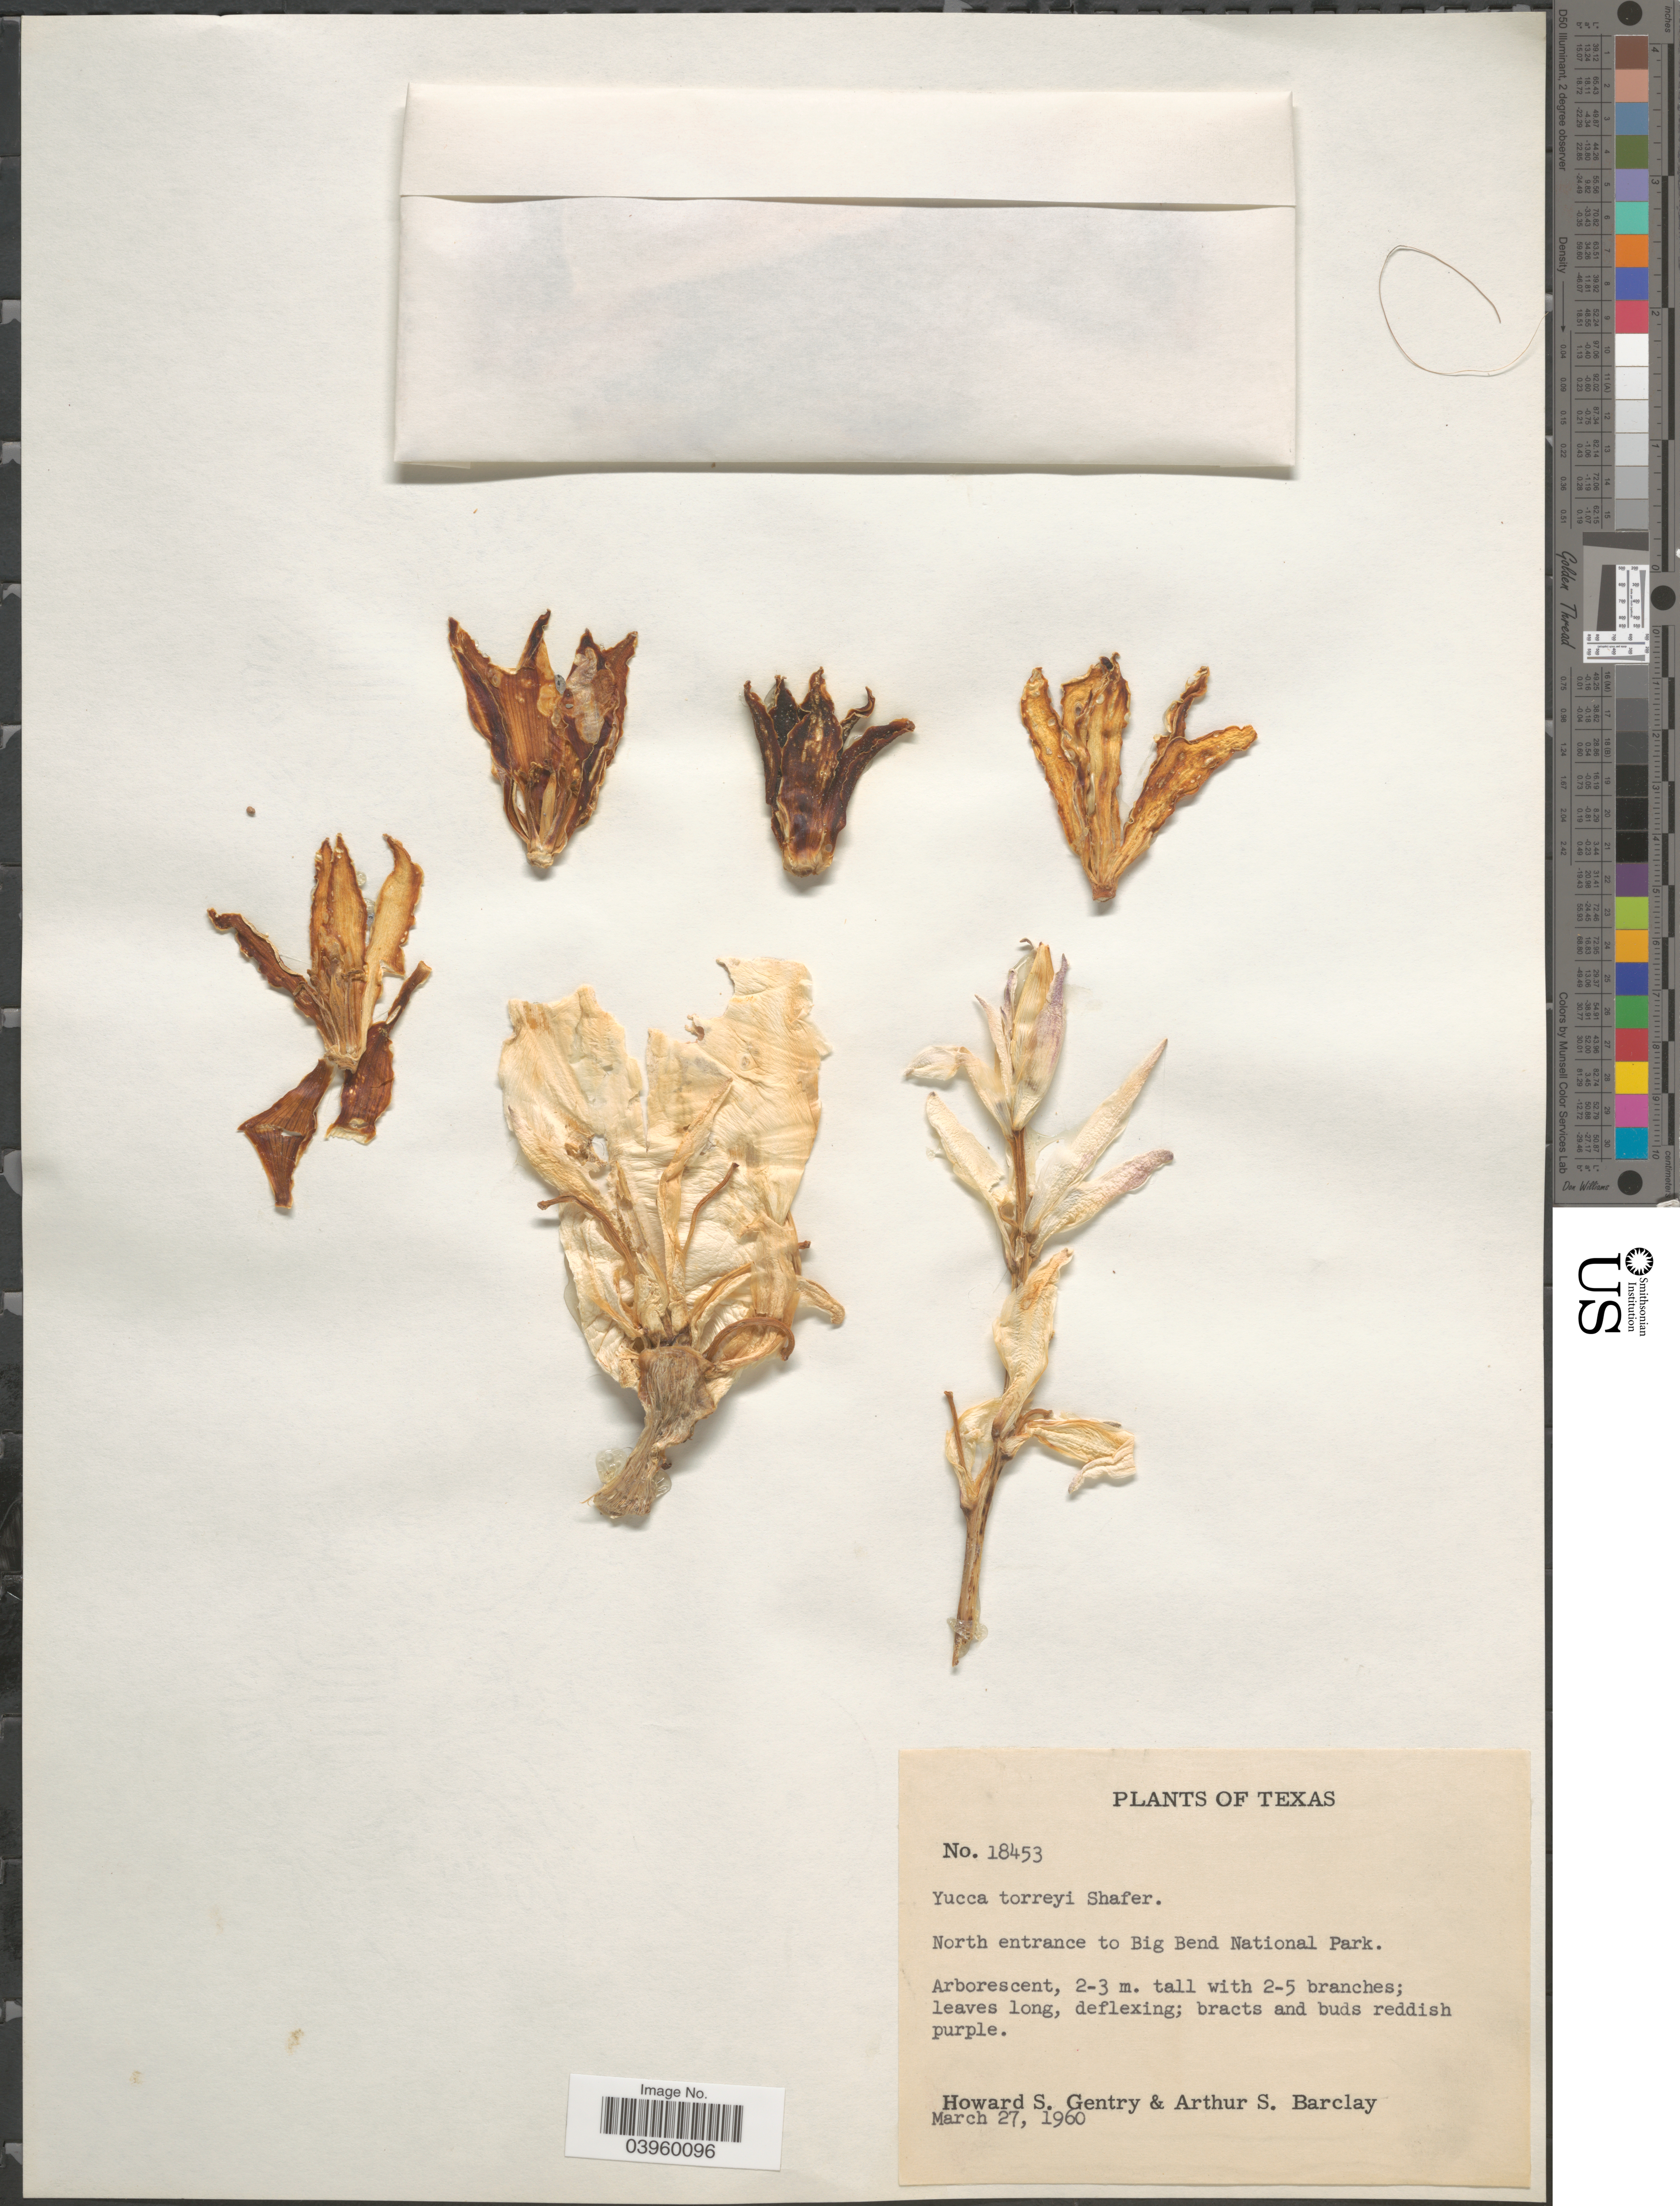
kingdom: Plantae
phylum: Tracheophyta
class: Liliopsida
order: Asparagales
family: Asparagaceae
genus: Yucca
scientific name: Yucca torreyi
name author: Shafer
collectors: H. S. Gentry & A. S. Barclay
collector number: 18453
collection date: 1960-03-27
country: United States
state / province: Texas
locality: North entrance to Big Bend National Park.